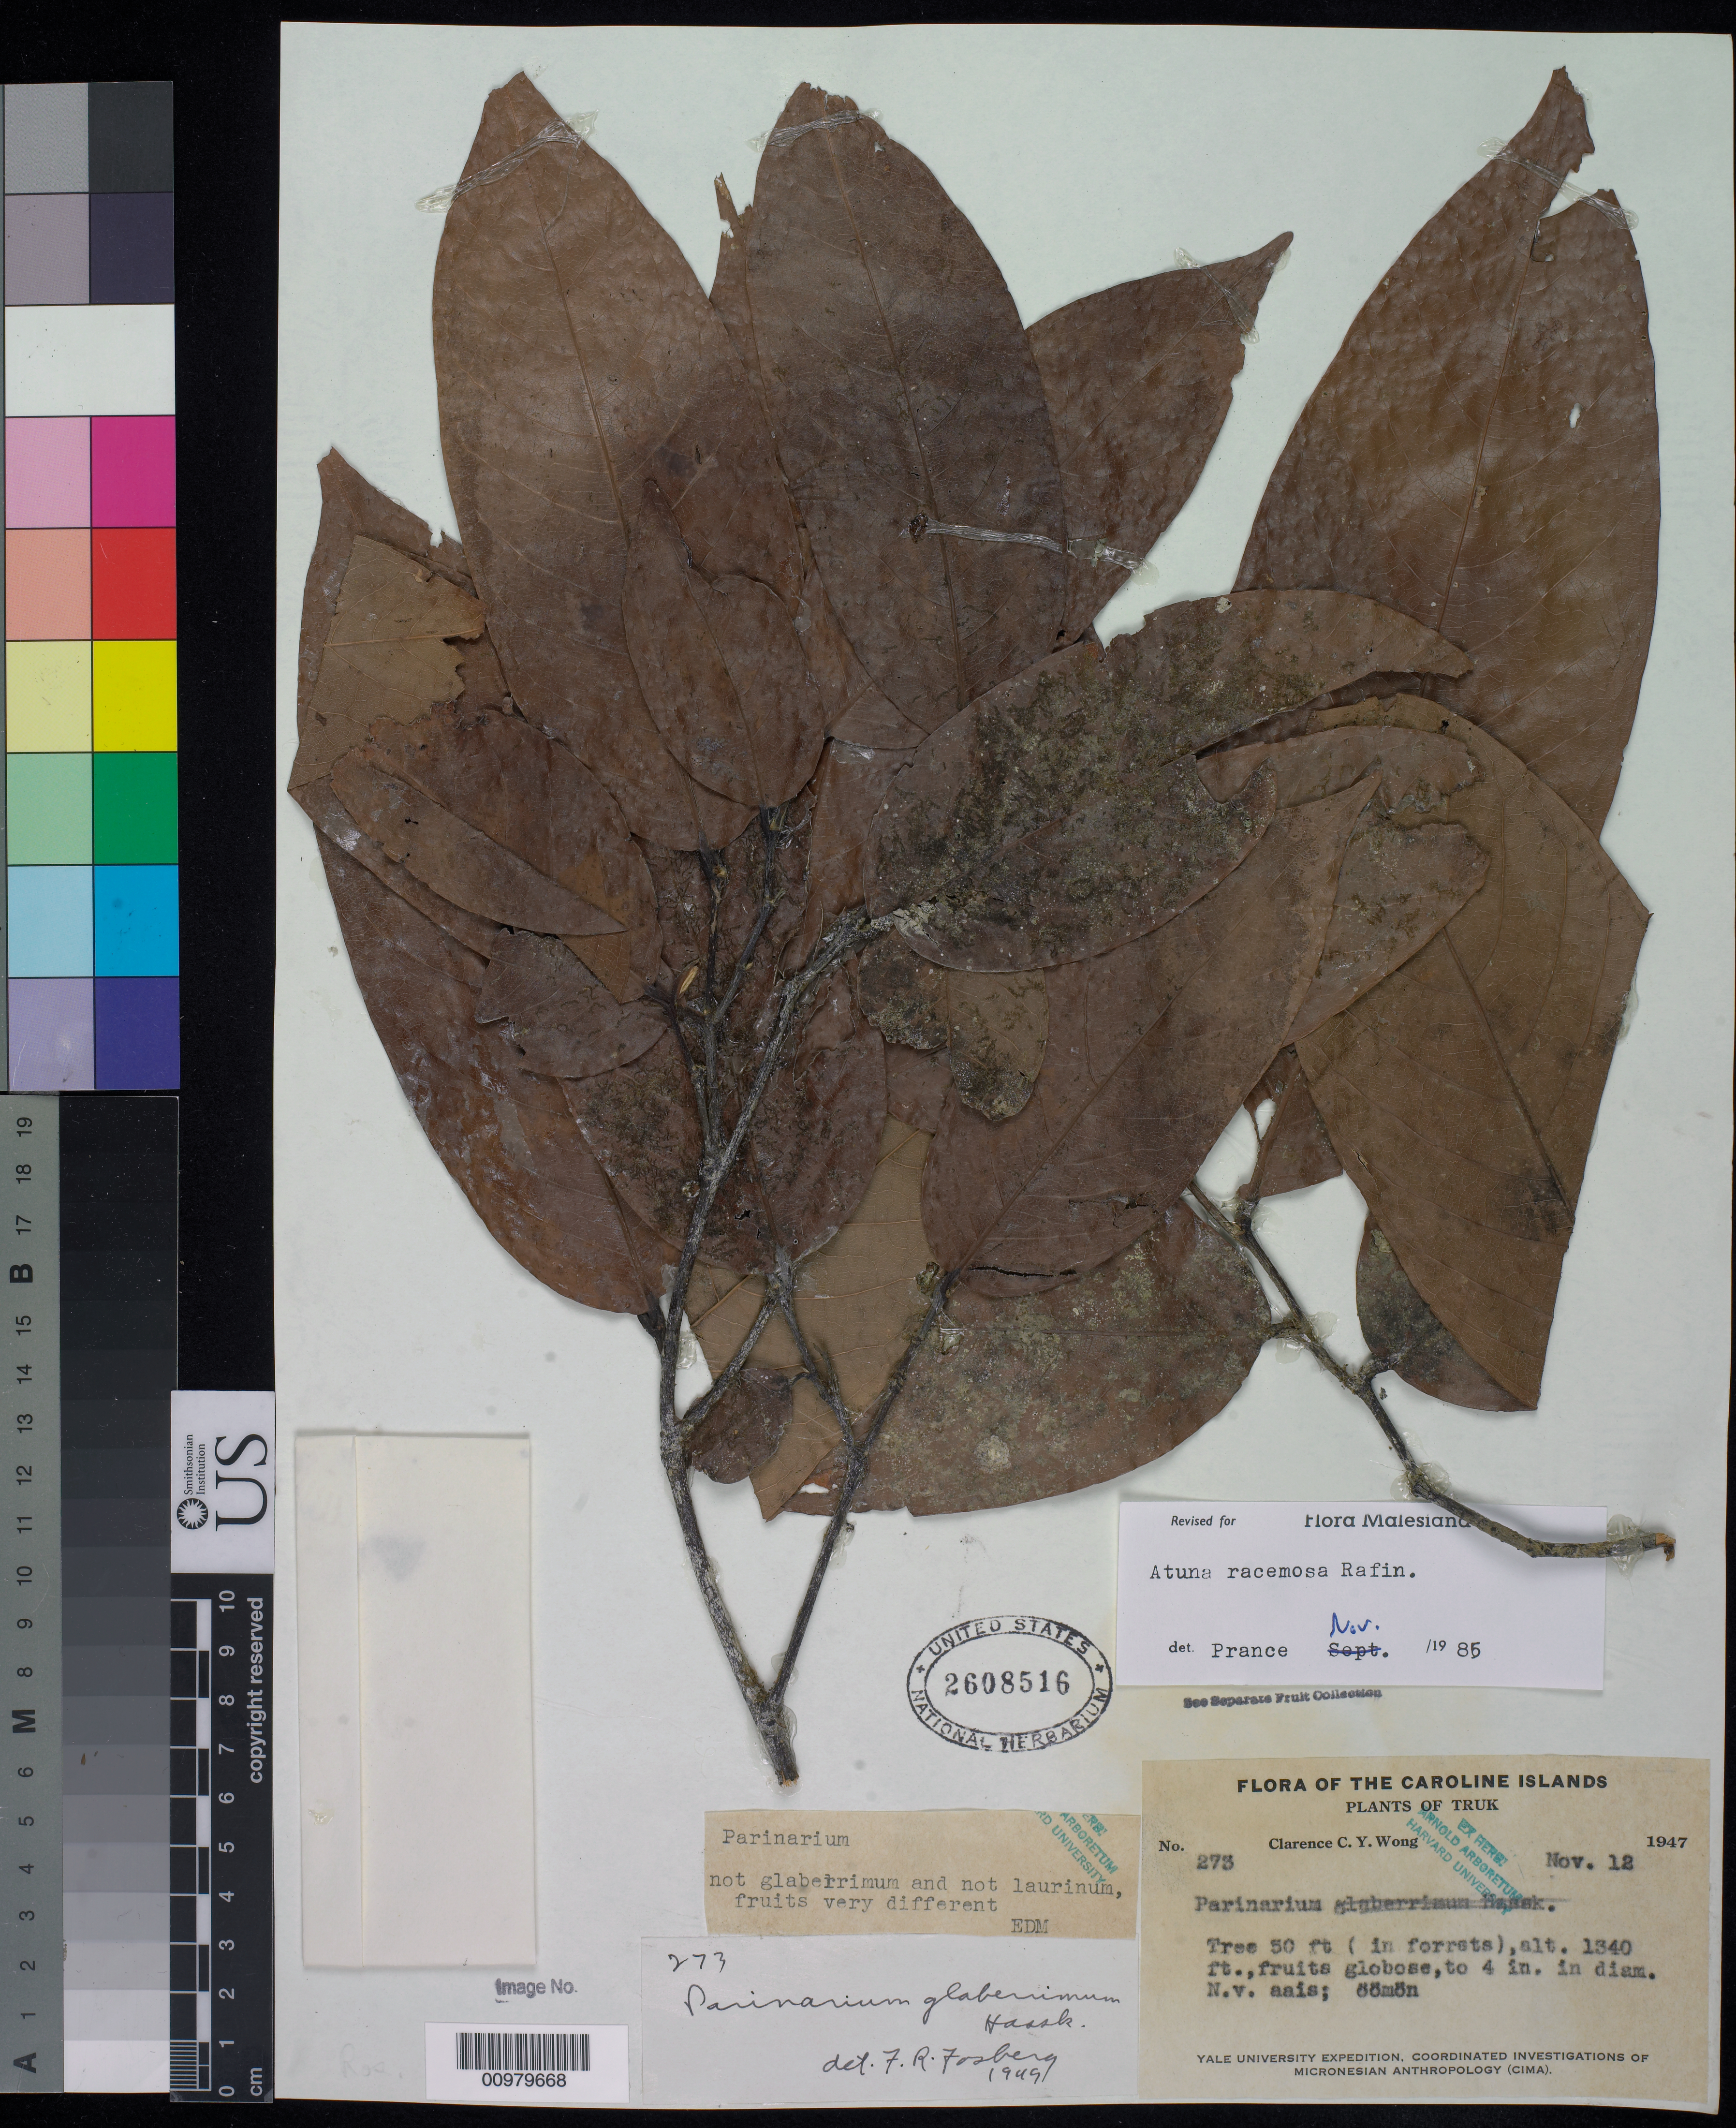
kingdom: Plantae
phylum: Tracheophyta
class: Magnoliopsida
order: Malpighiales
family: Chrysobalanaceae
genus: Atuna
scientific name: Atuna racemosa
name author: Raf.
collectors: C. Wong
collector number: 273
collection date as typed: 12 Nov 1947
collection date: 1947-11-12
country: Micronesia, Federated States of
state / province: Truk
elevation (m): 408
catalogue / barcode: US 2608516